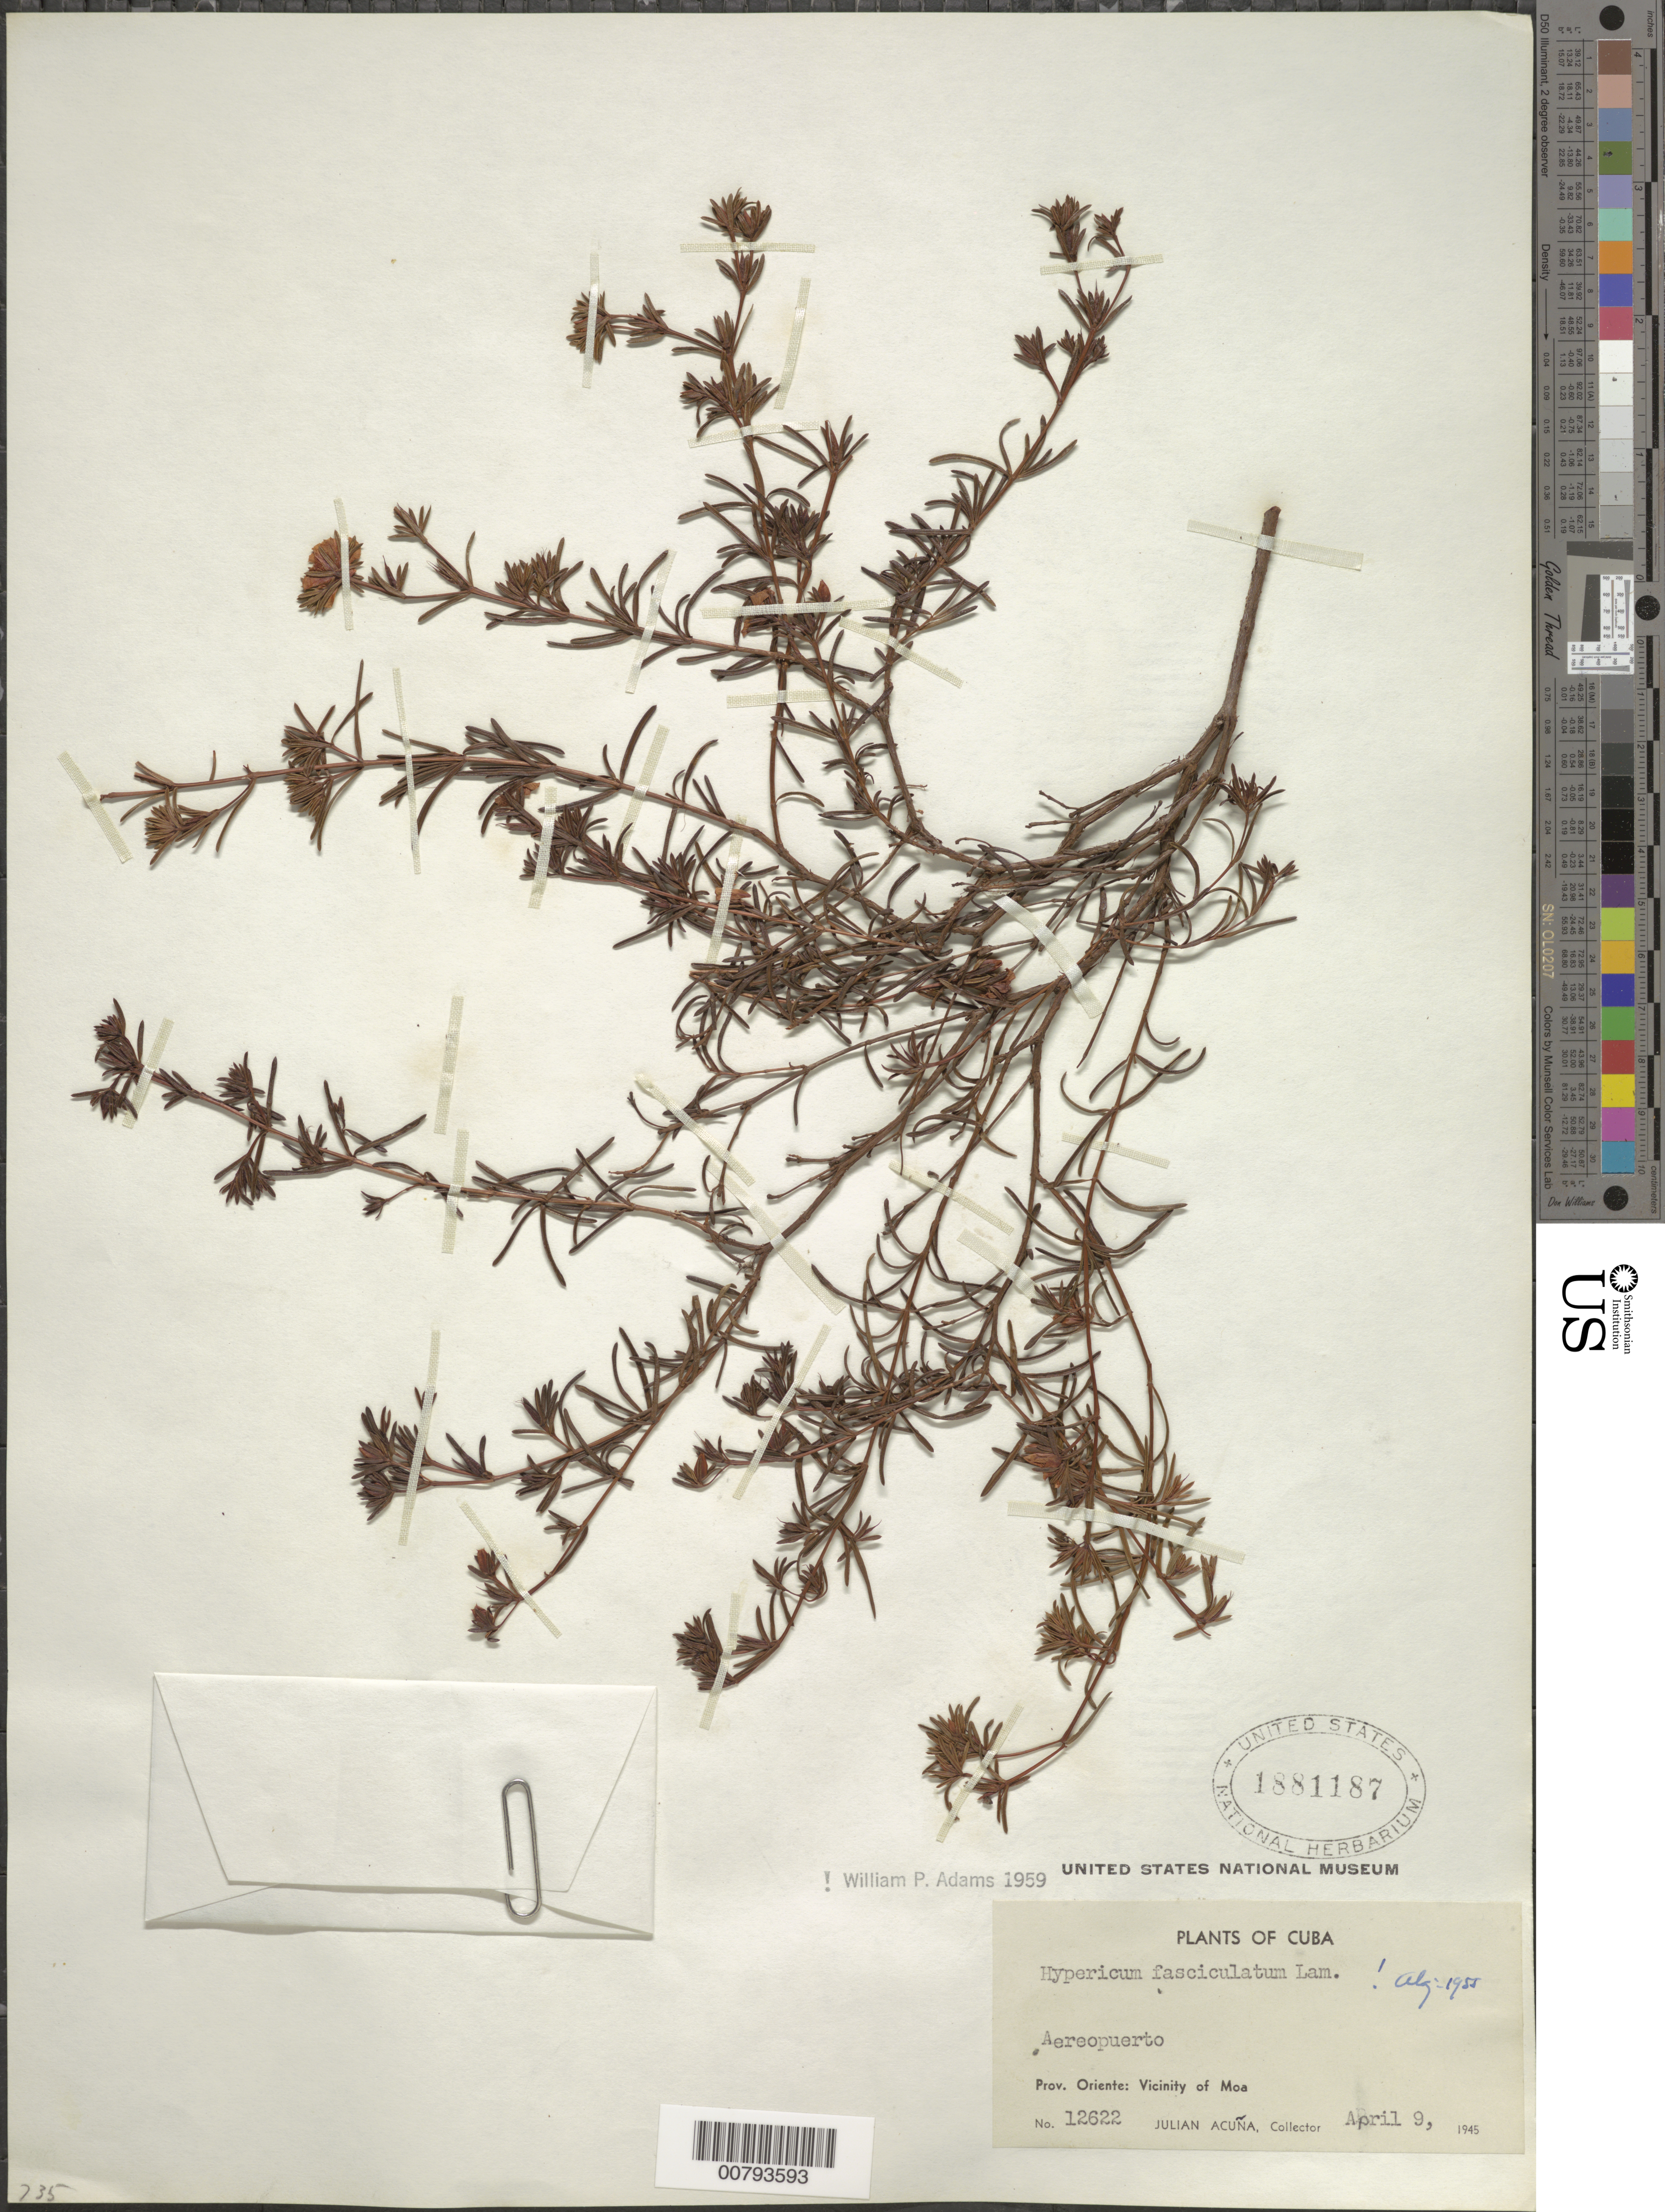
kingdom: Plantae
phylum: Tracheophyta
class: Magnoliopsida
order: Malpighiales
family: Hypericaceae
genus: Hypericum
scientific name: Hypericum fasciculatum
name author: Lam.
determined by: Liogier, Alain H.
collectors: J. Acuña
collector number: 12622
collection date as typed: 09 Apr 1945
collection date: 1945-04-09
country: Cuba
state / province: Oriente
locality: Vicinity of Moa. Aereopuerto.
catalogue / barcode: US 1881187